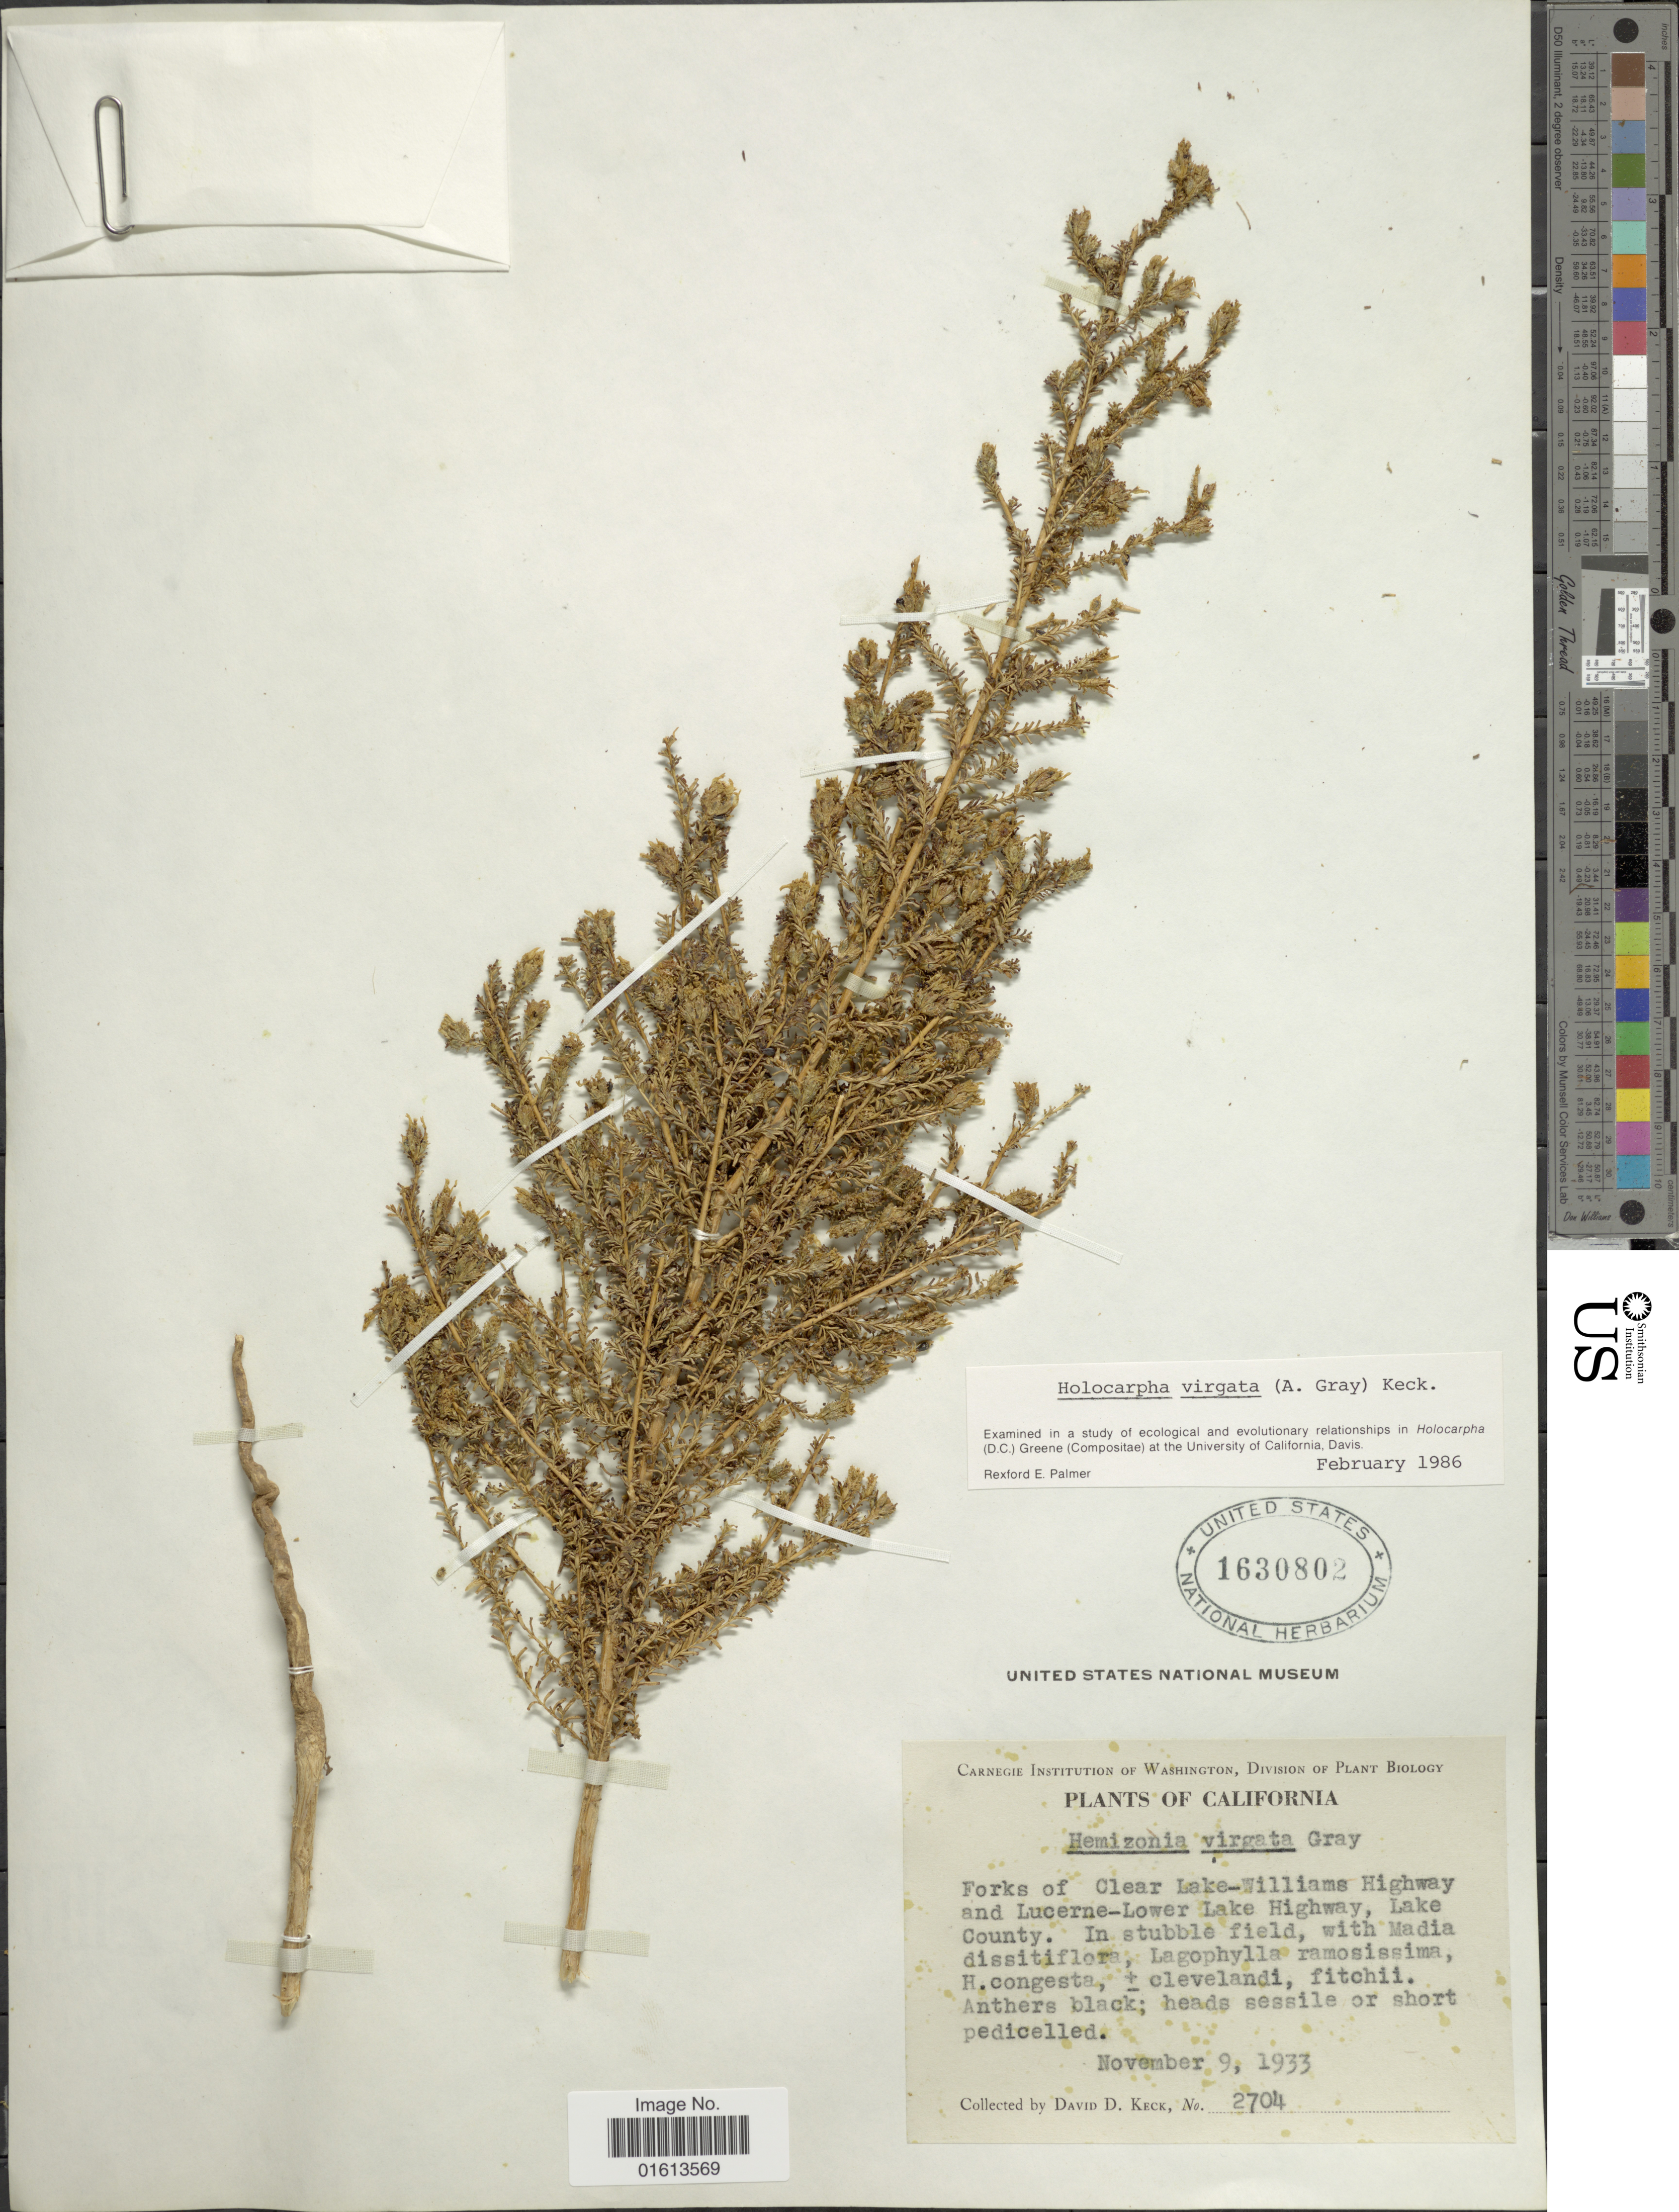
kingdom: Plantae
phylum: Tracheophyta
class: Magnoliopsida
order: Asterales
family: Asteraceae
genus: Holocarpha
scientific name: Holocarpha virgata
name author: (A. Gray) D.D. Keck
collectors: D. D. Keck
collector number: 2704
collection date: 1933-11-09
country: United States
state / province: California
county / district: Lake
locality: California. Forks of Clear Lake-Williams Highway and Lucerne-Lower Lake Highway, Lake County. In stubble field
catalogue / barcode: US 1630802